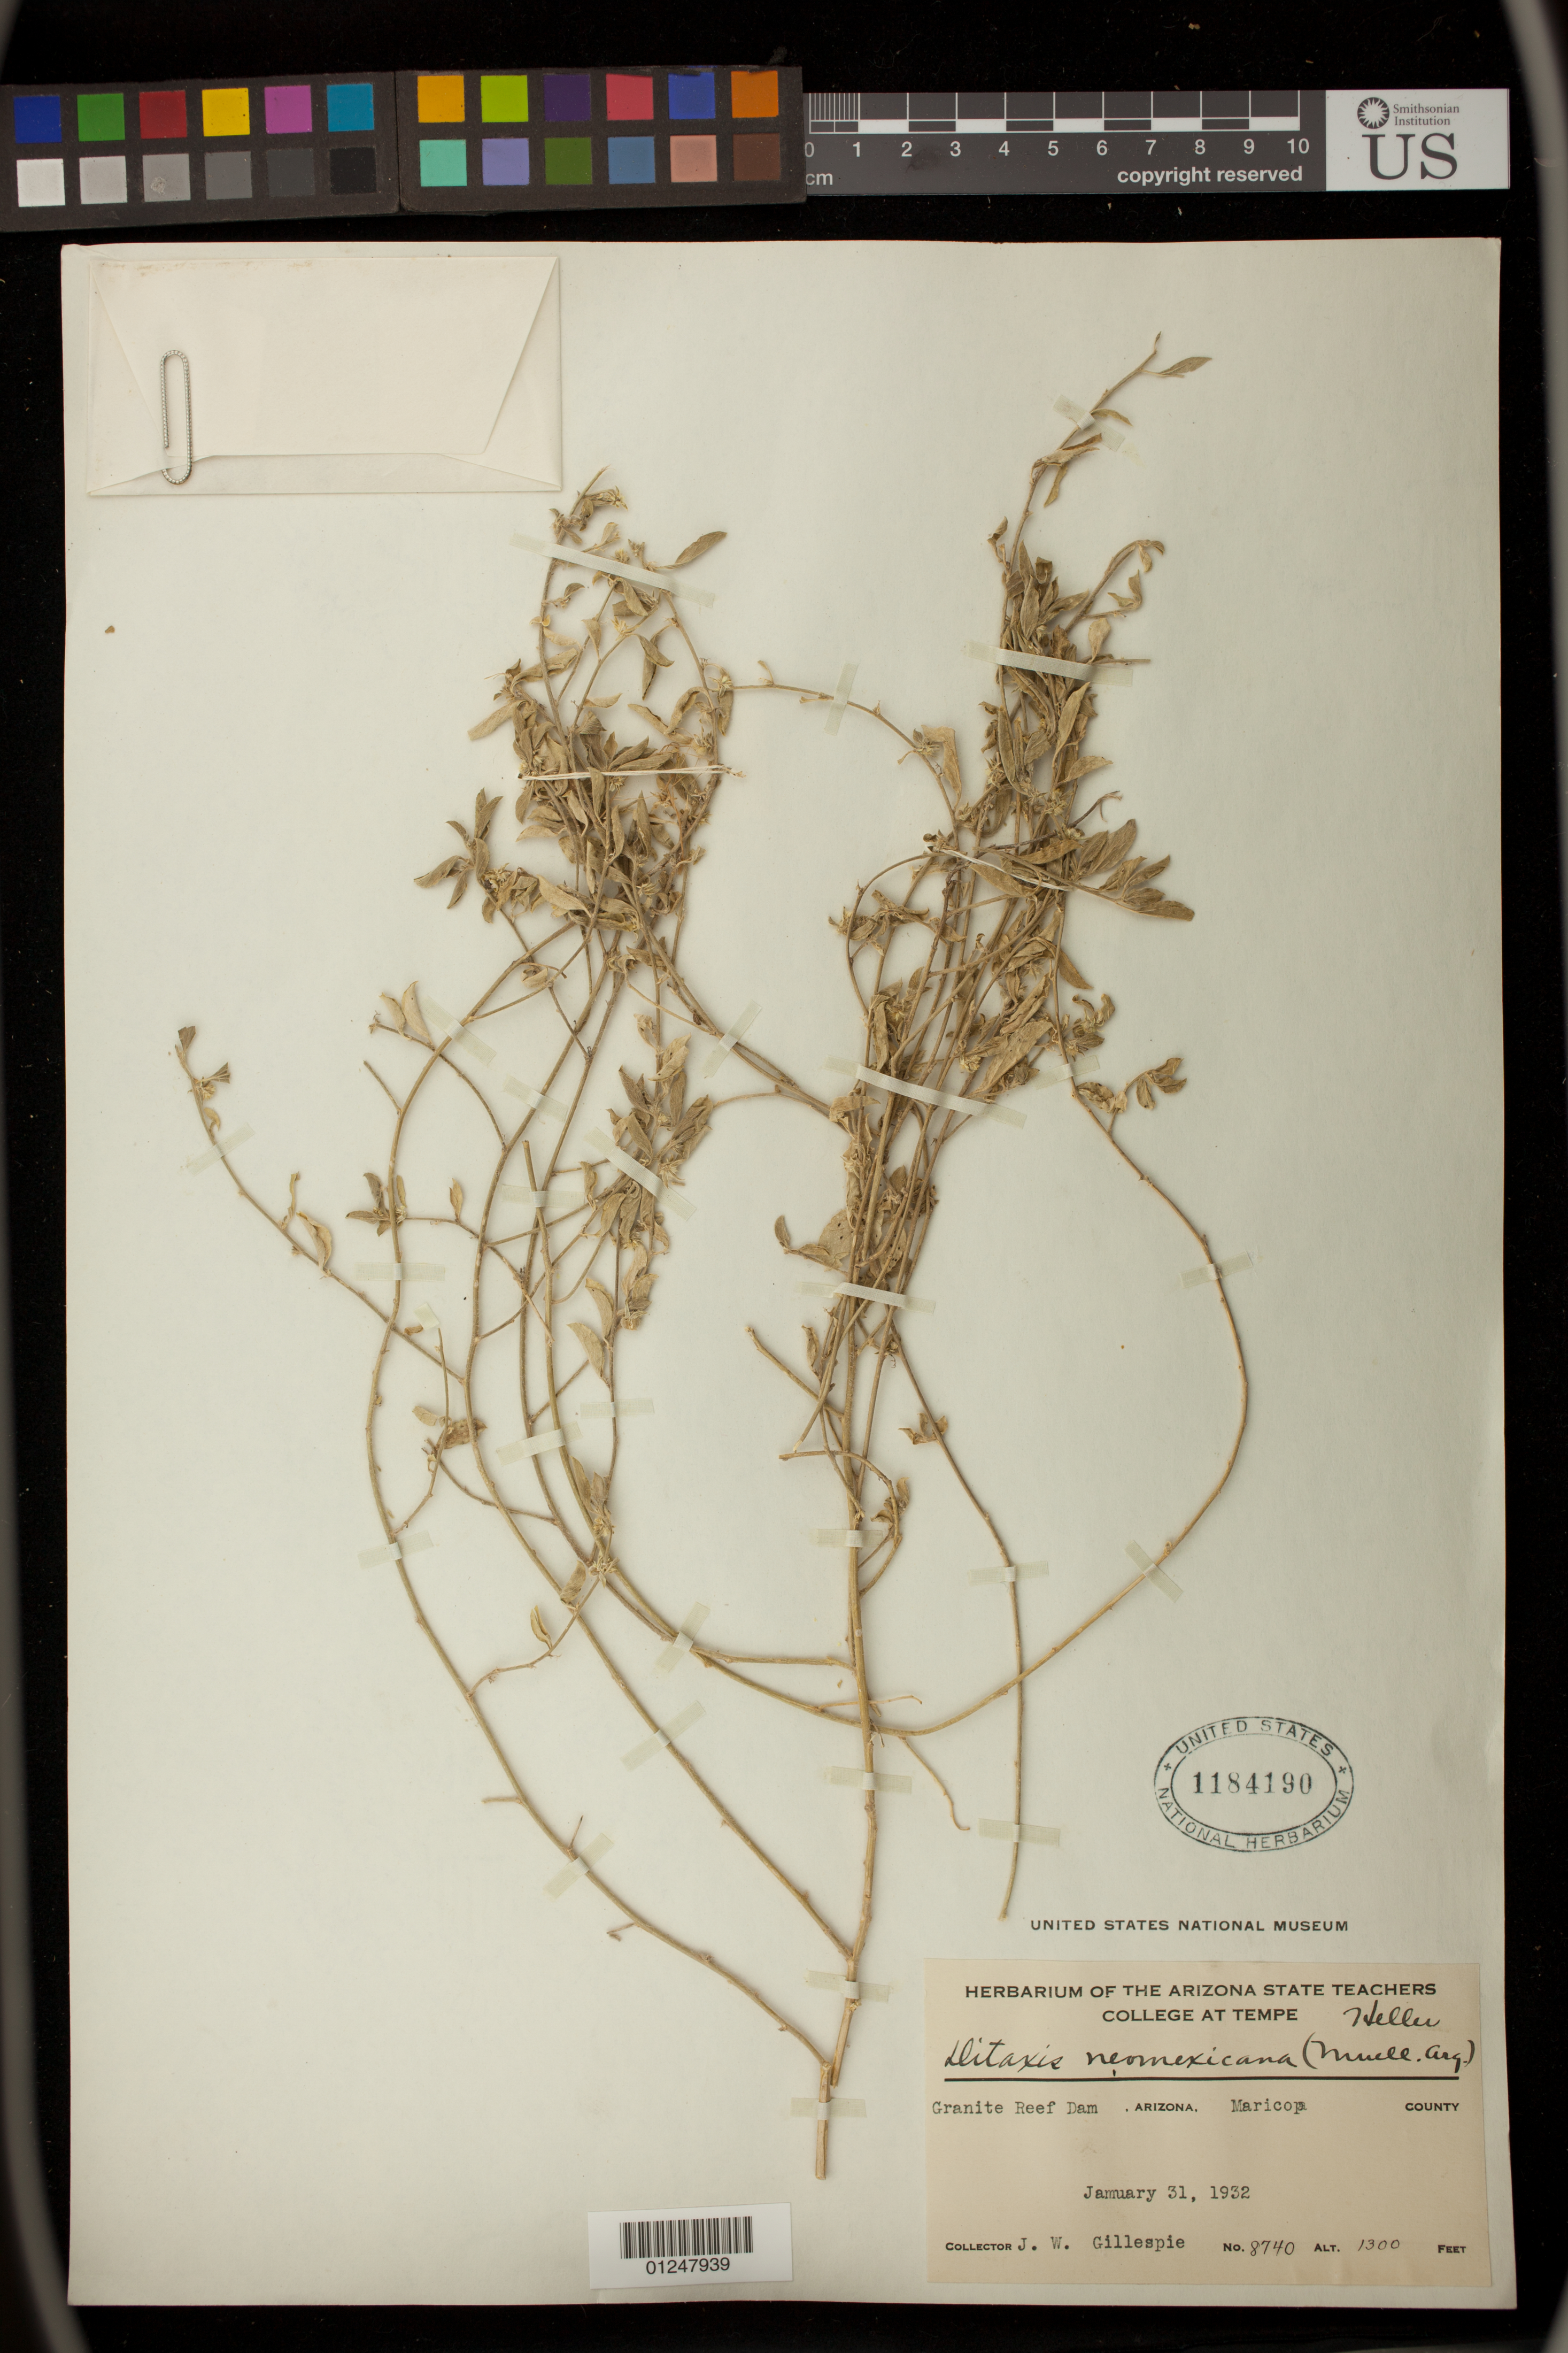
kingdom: Plantae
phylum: Tracheophyta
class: Magnoliopsida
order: Malpighiales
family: Euphorbiaceae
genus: Argythamnia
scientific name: Argythamnia serrata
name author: (Torr.) Müll. Arg.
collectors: J. W. Gillespie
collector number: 8740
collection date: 1932-01-31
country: United States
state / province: Arizona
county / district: Maricopa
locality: Granite Reef Dam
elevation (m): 396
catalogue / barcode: US 1184190